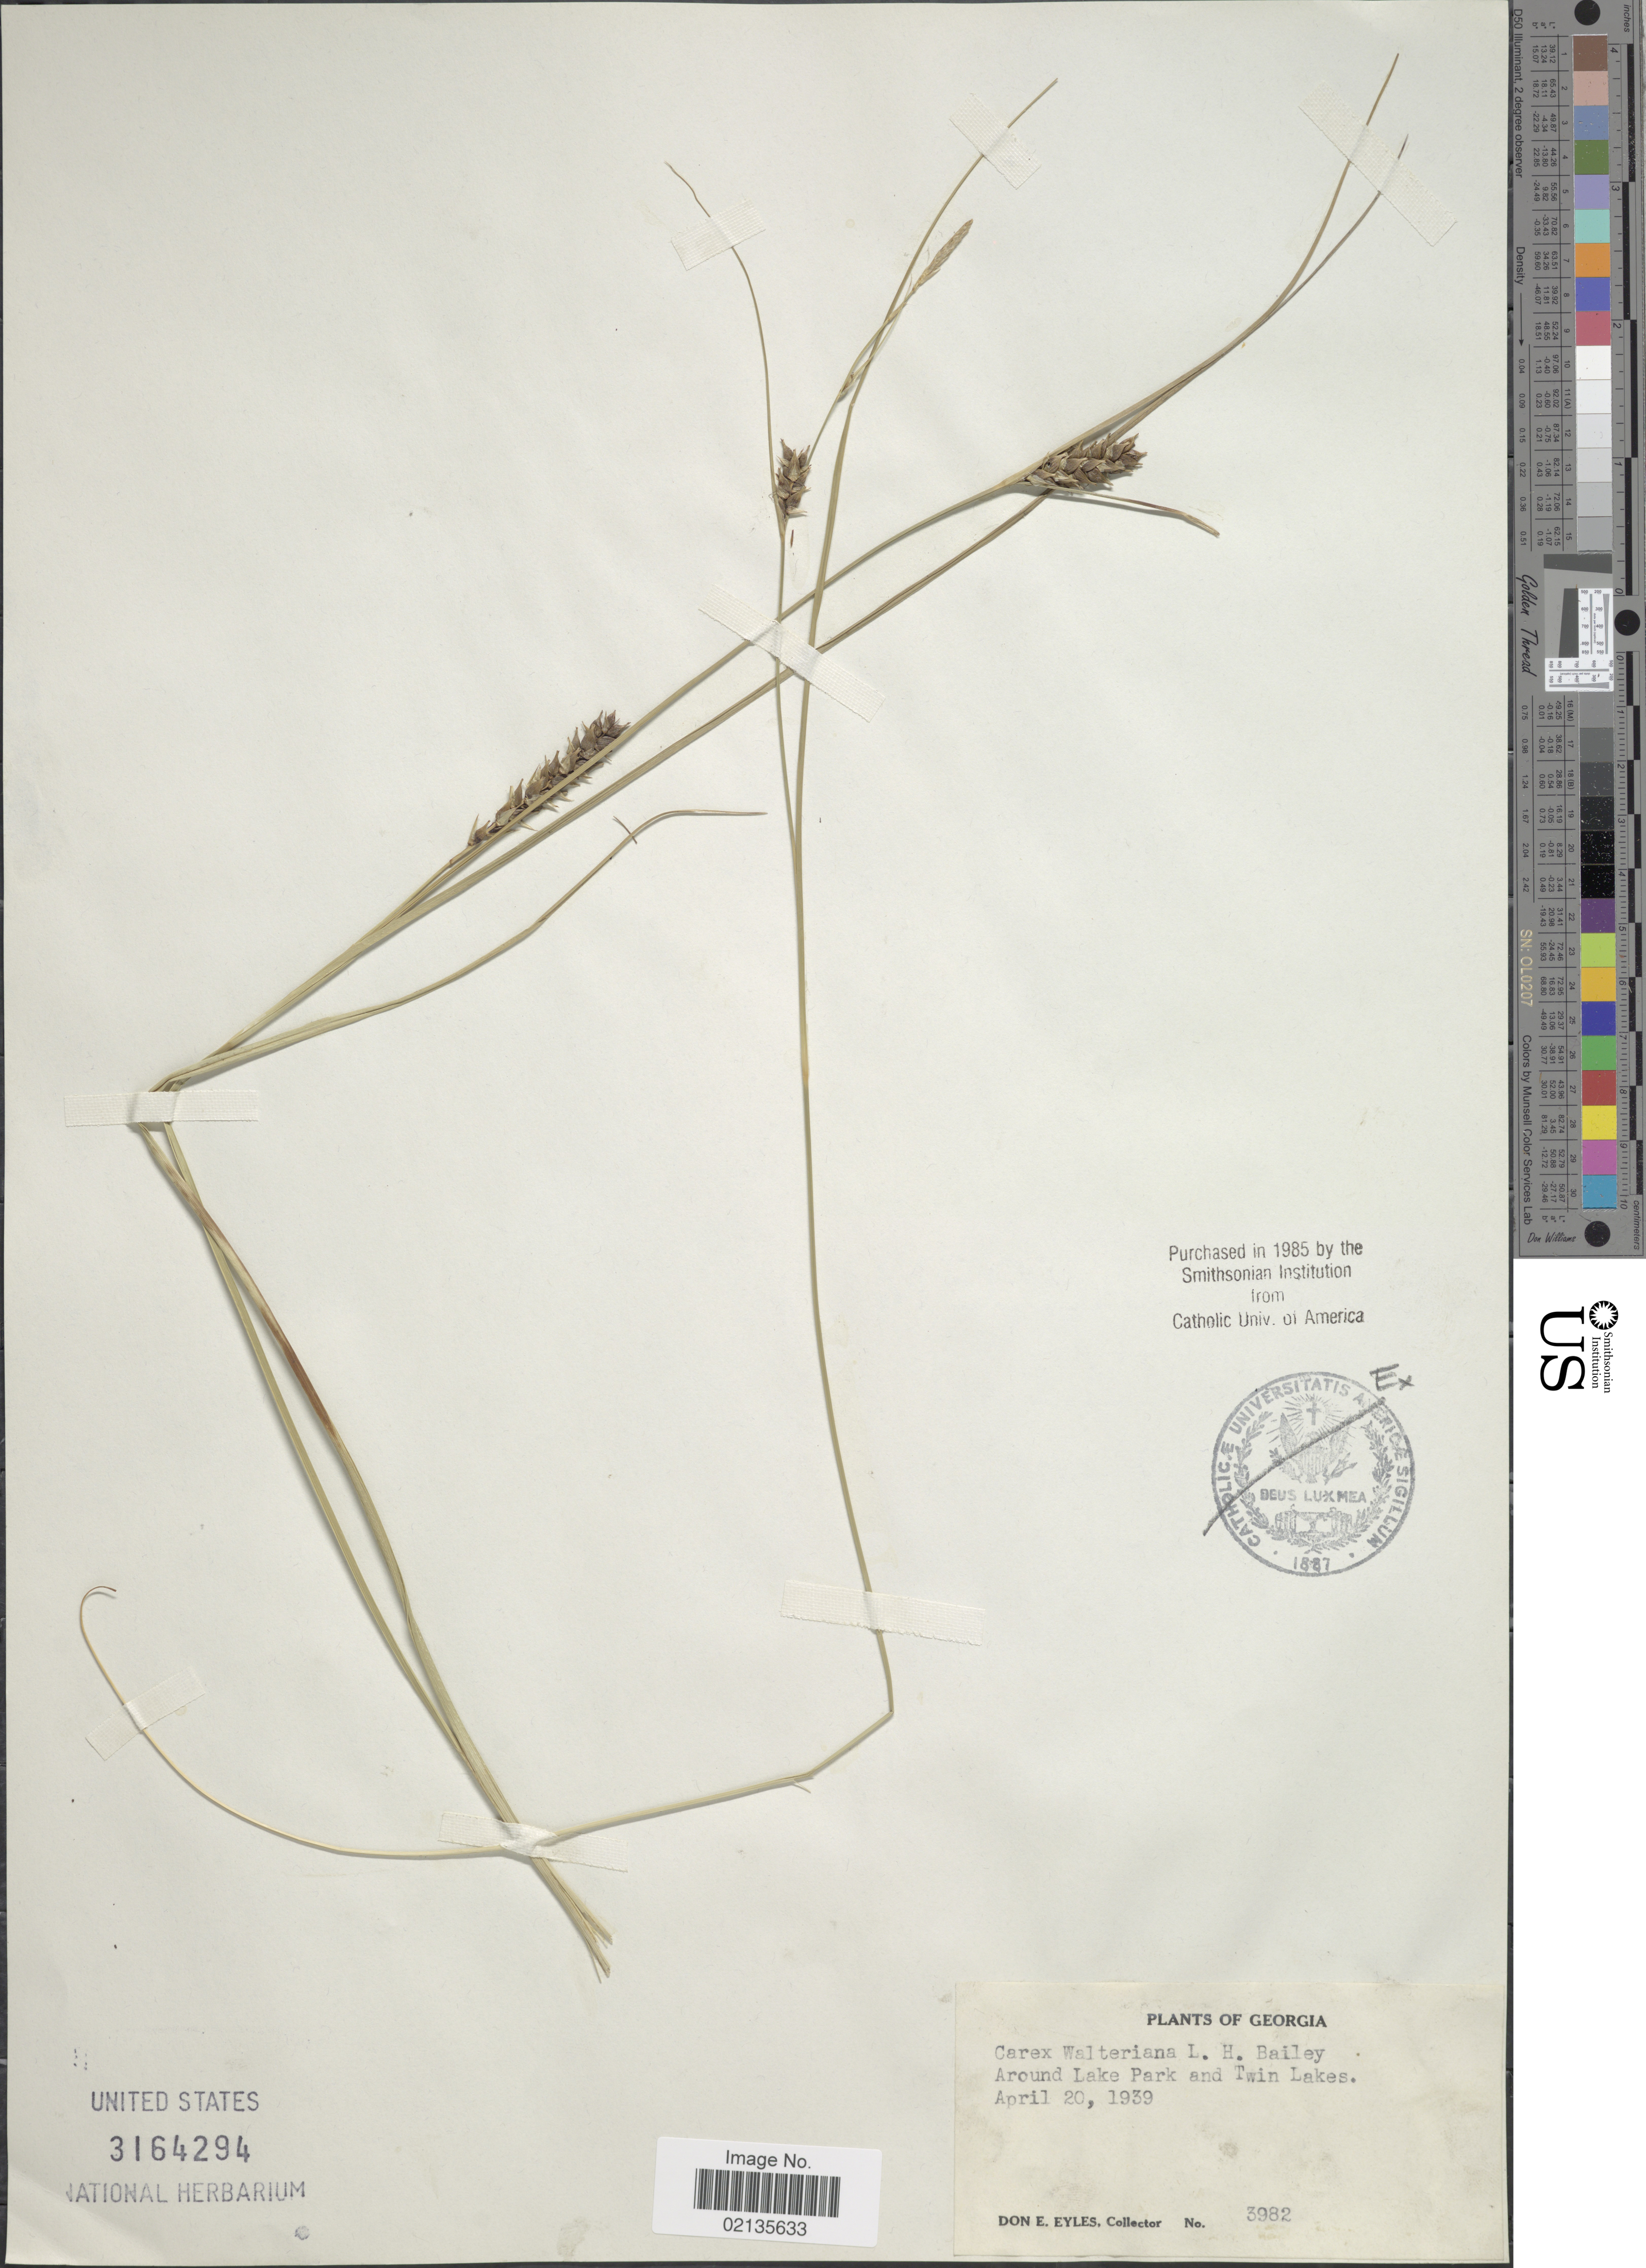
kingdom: Plantae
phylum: Tracheophyta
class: Liliopsida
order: Poales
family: Cyperaceae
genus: Carex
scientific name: Carex striata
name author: Michx.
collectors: D. Eyles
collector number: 3982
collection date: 1939-04-20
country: United States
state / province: Georgia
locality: Around Lake Park and Twin Lakes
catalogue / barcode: US 3164294